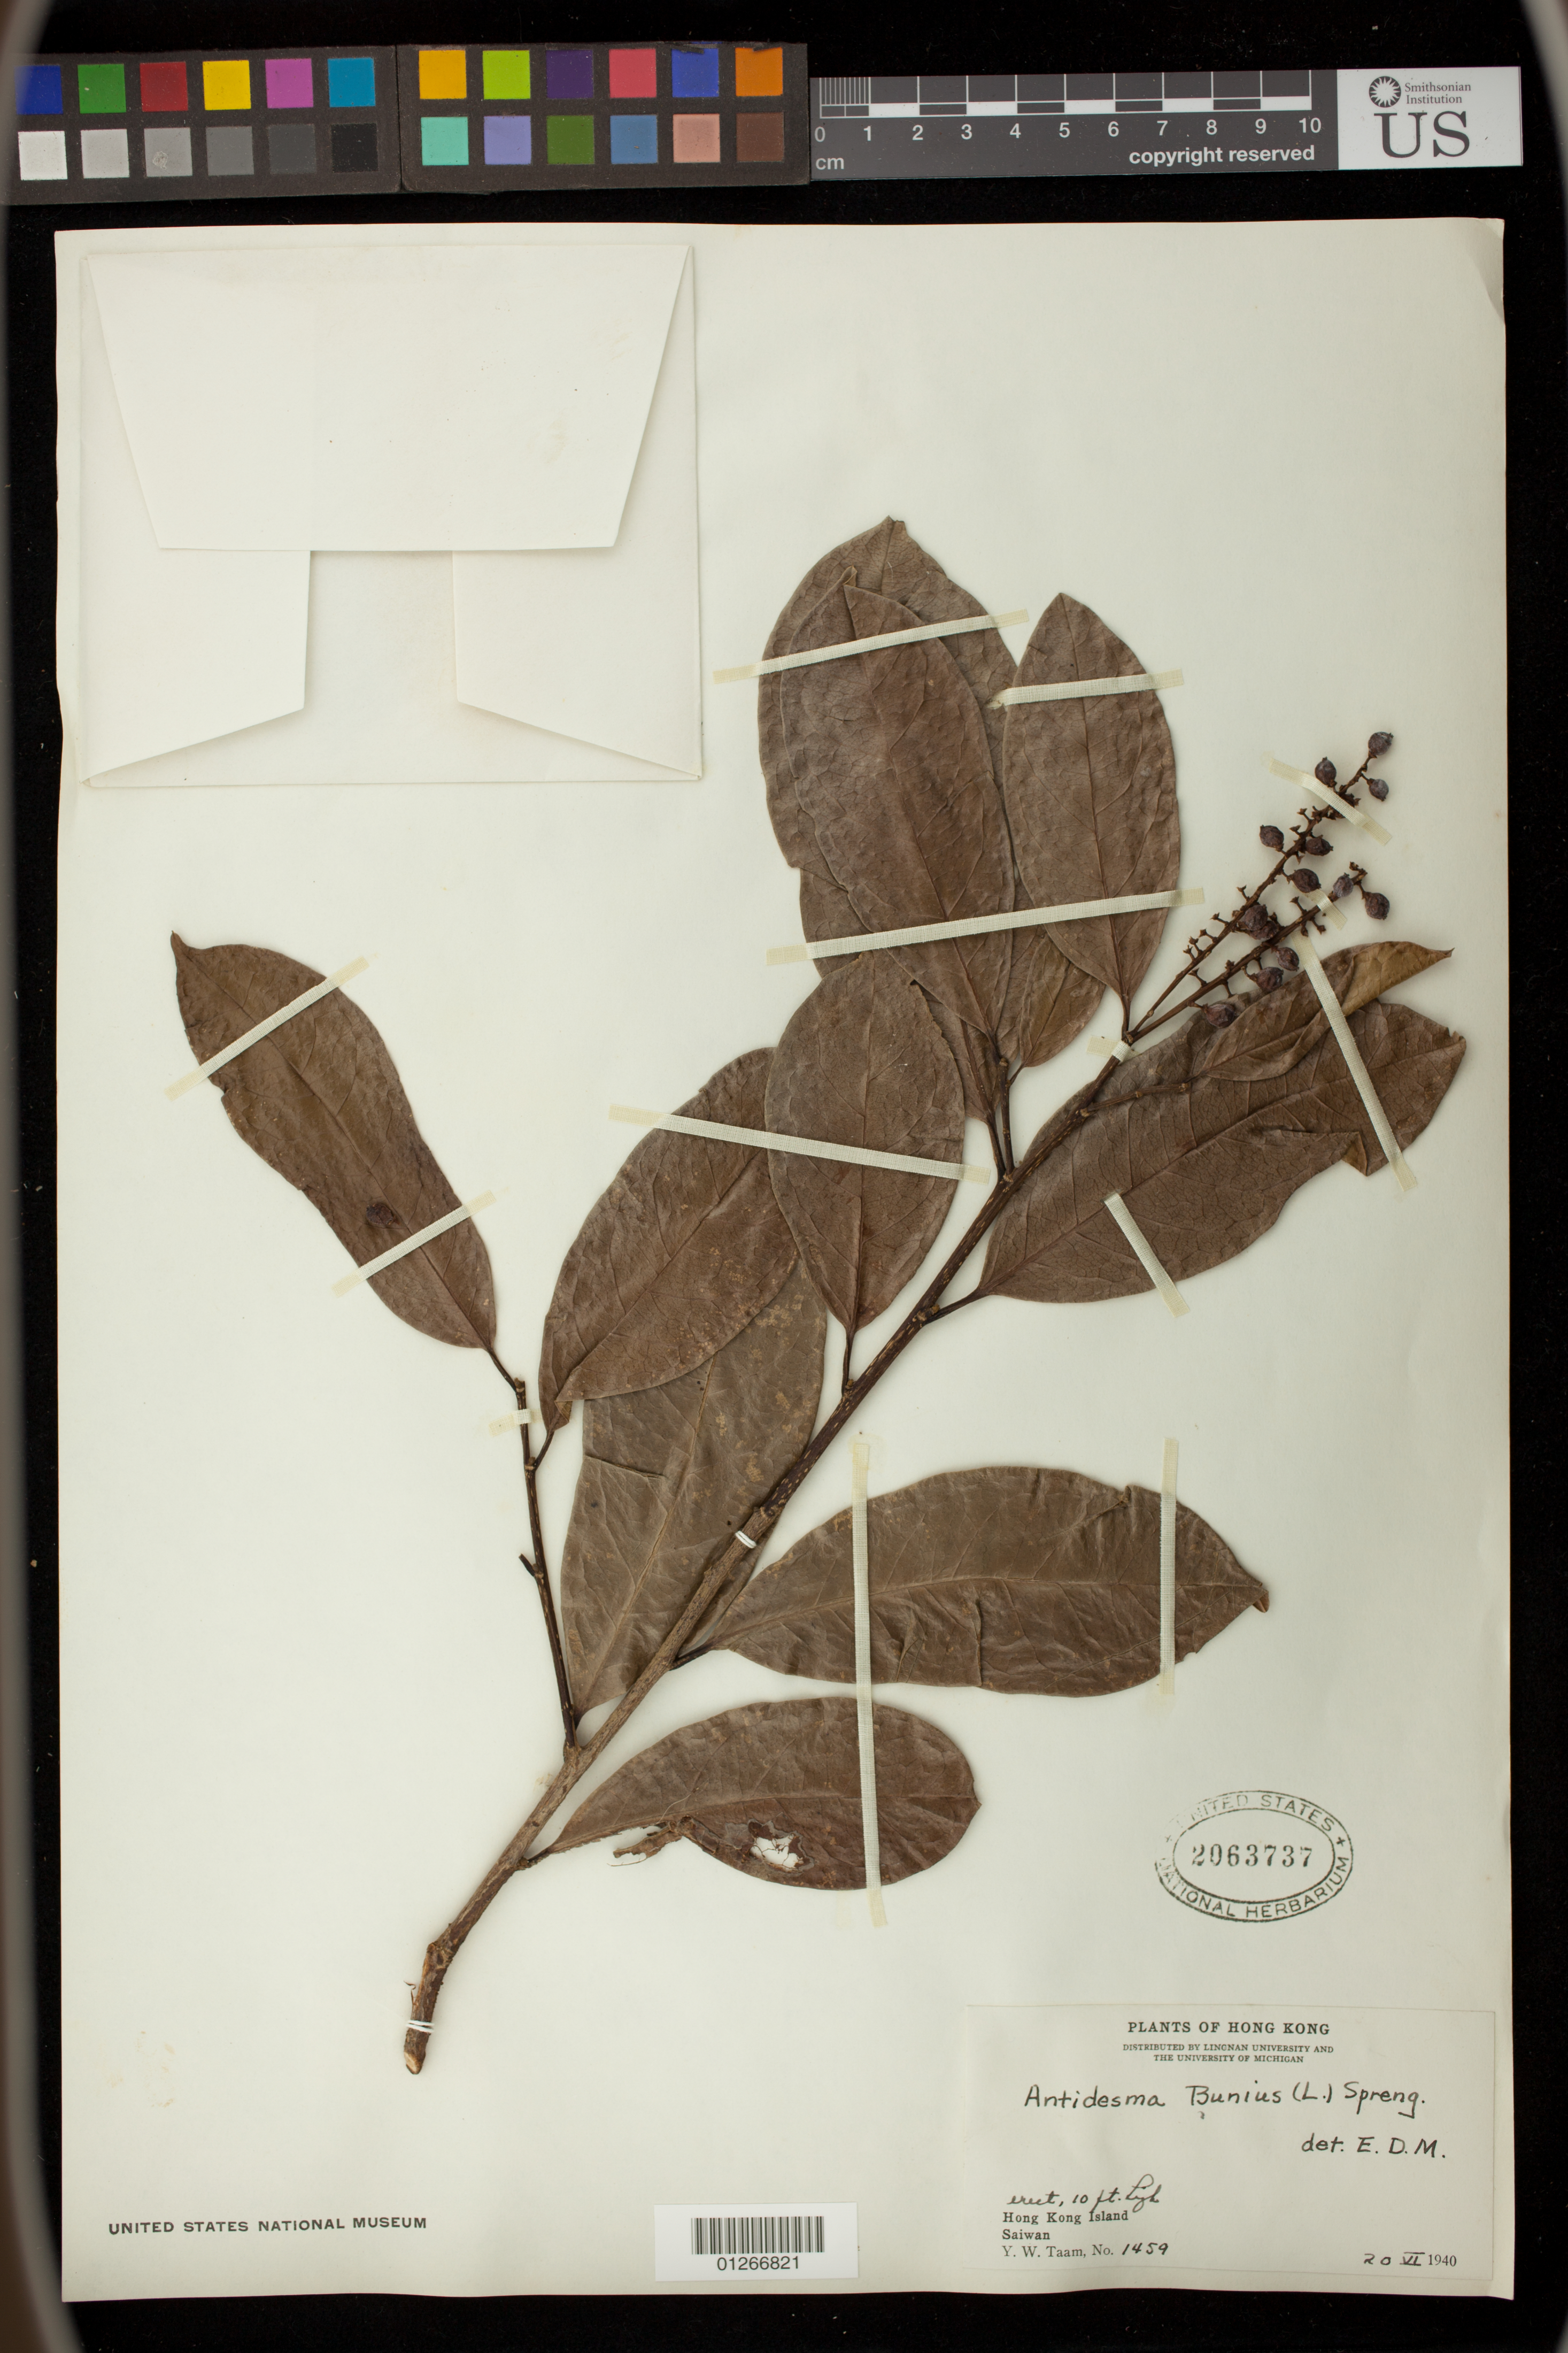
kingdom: Plantae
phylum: Tracheophyta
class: Magnoliopsida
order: Malpighiales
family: Phyllanthaceae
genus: Antidesma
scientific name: Antidesma bunius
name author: (L.) Spreng.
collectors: Y. W. Taam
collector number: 1459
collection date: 1940-06-20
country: China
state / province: Hong Kong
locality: Hong Kong Island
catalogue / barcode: US 2063737